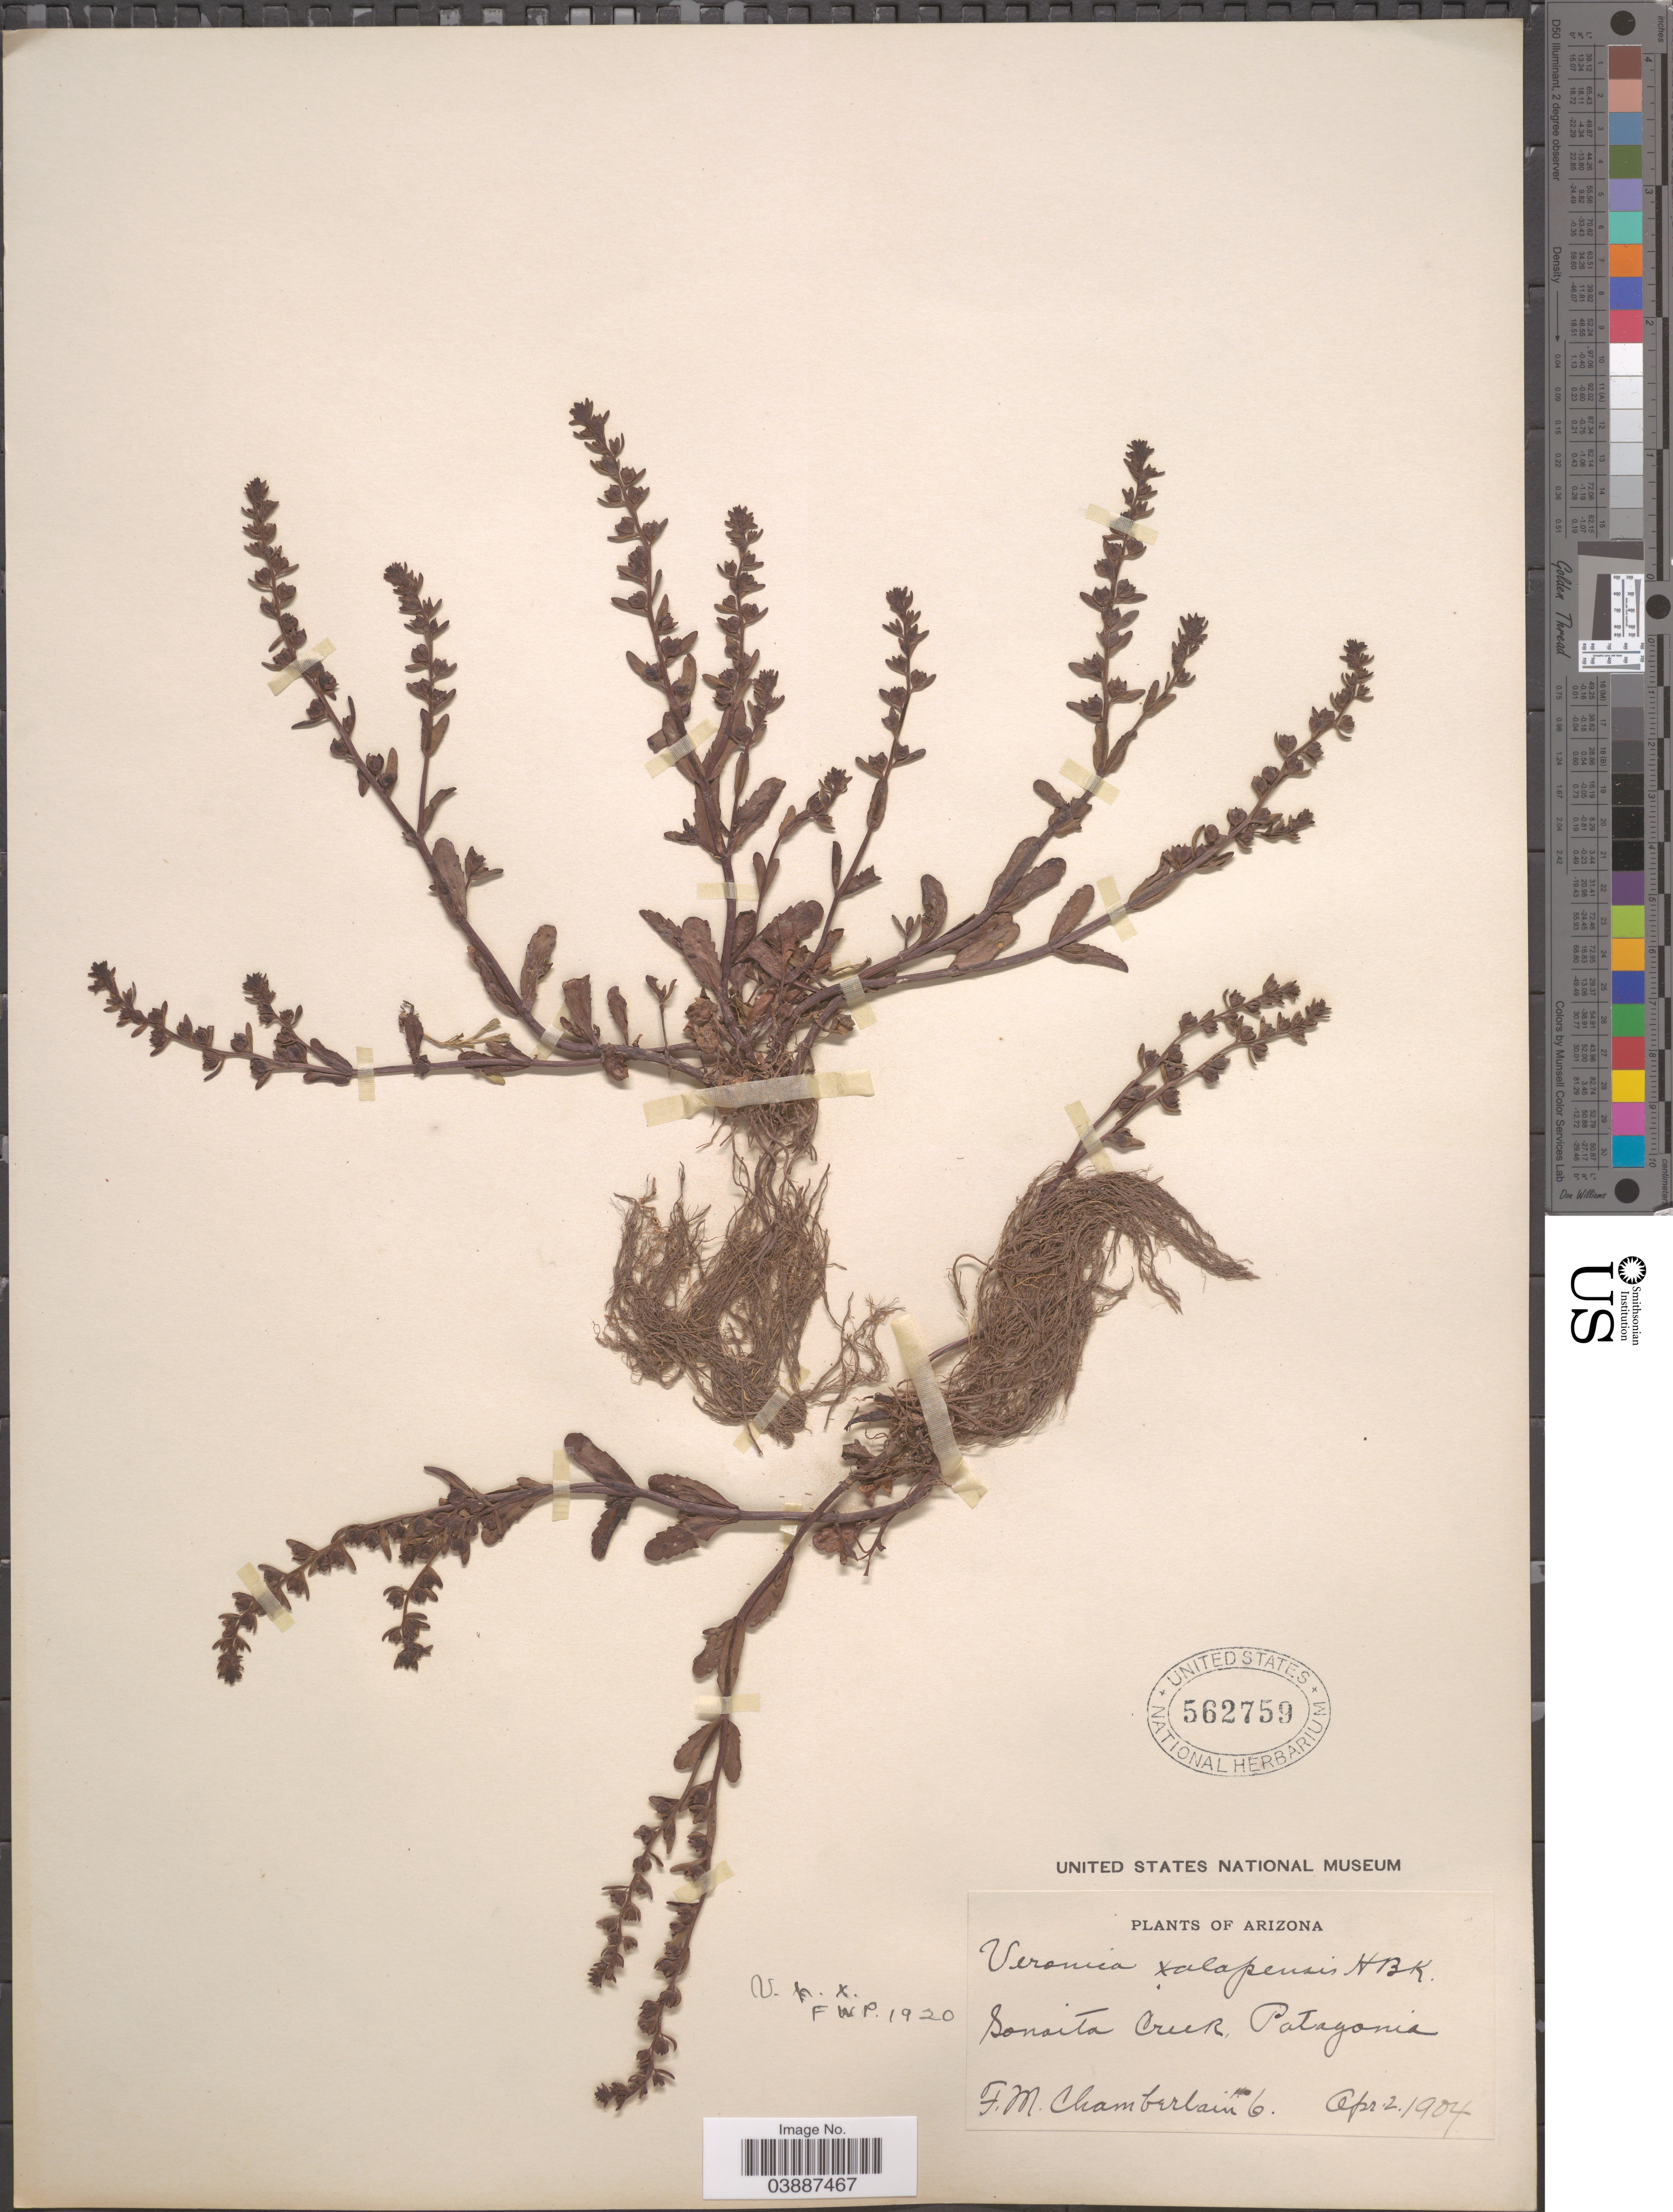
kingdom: Plantae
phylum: Tracheophyta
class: Magnoliopsida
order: Lamiales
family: Plantaginaceae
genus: Veronica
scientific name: Veronica xalapensis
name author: Kunth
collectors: F. Chamberlain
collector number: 6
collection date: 1904-04-02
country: United States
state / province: Arizona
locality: Sonoita Creek Patagonia.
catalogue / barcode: US 562759